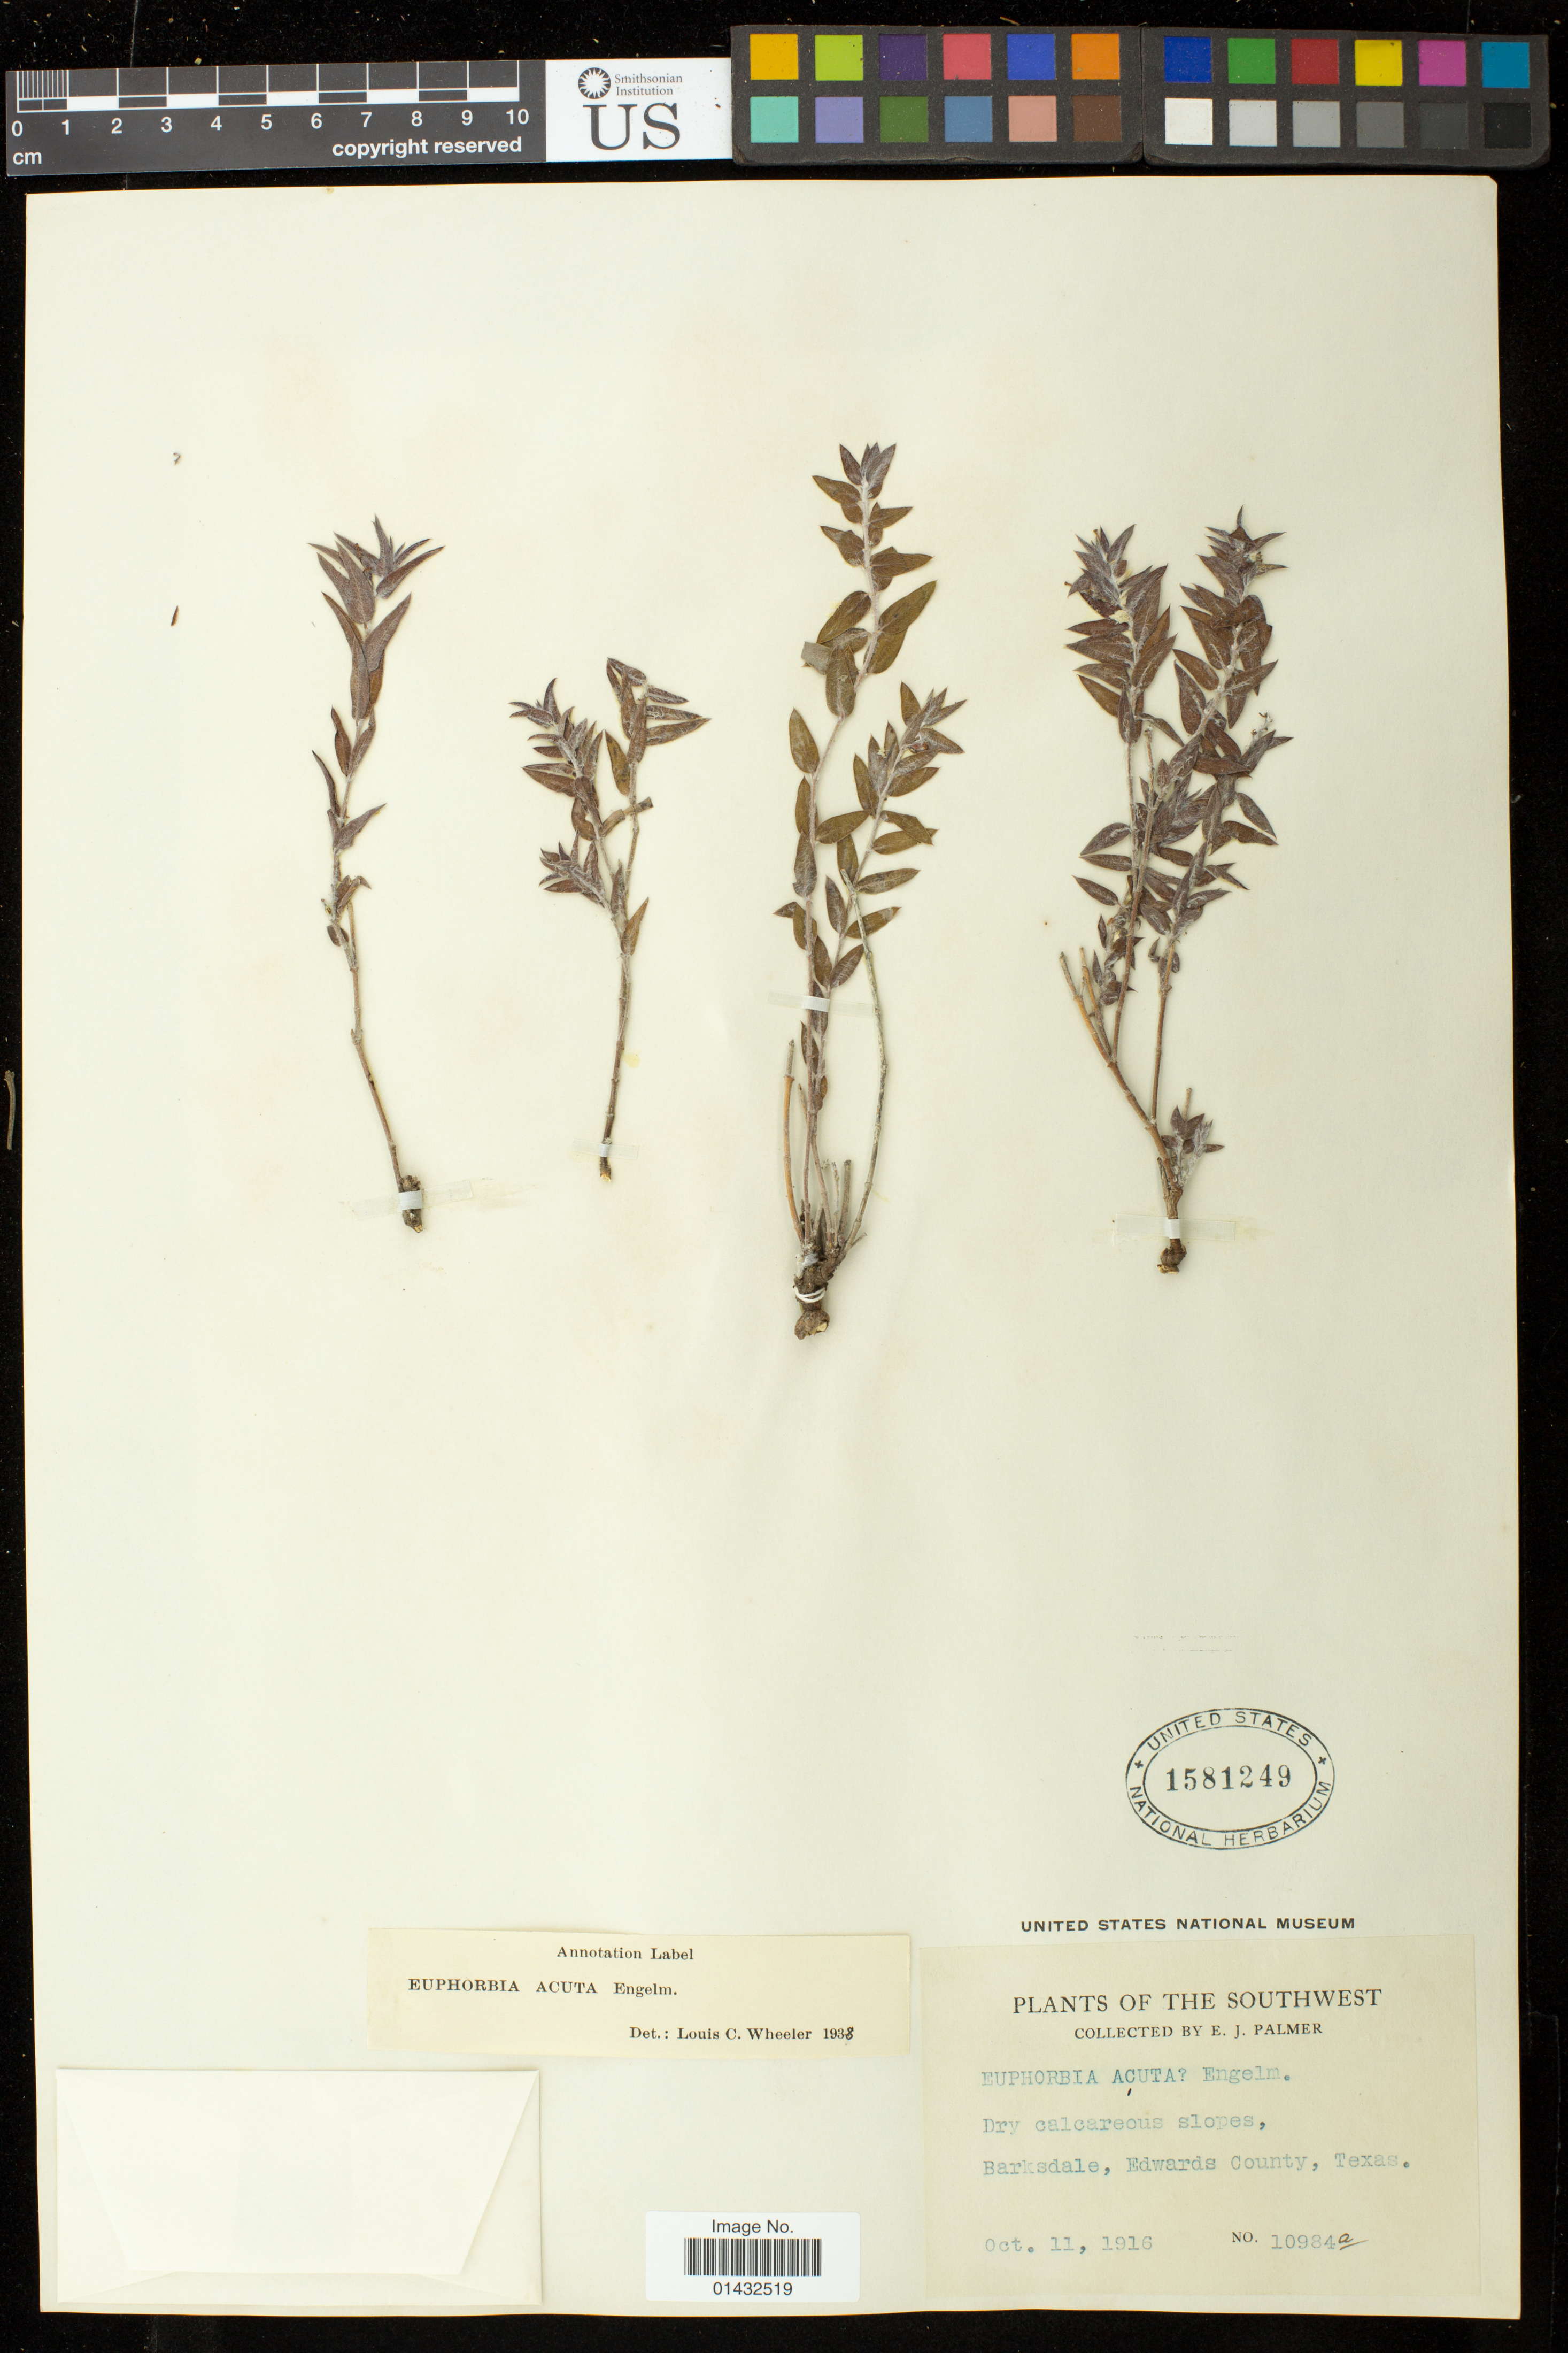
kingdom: Plantae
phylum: Tracheophyta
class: Magnoliopsida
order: Malpighiales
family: Euphorbiaceae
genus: Euphorbia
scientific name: Euphorbia acuta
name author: Engelm. in Emory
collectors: E. J. Palmer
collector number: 10984a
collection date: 1916-10-11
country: United States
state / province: Texas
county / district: Edwards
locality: Barksdale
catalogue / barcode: US 1581249